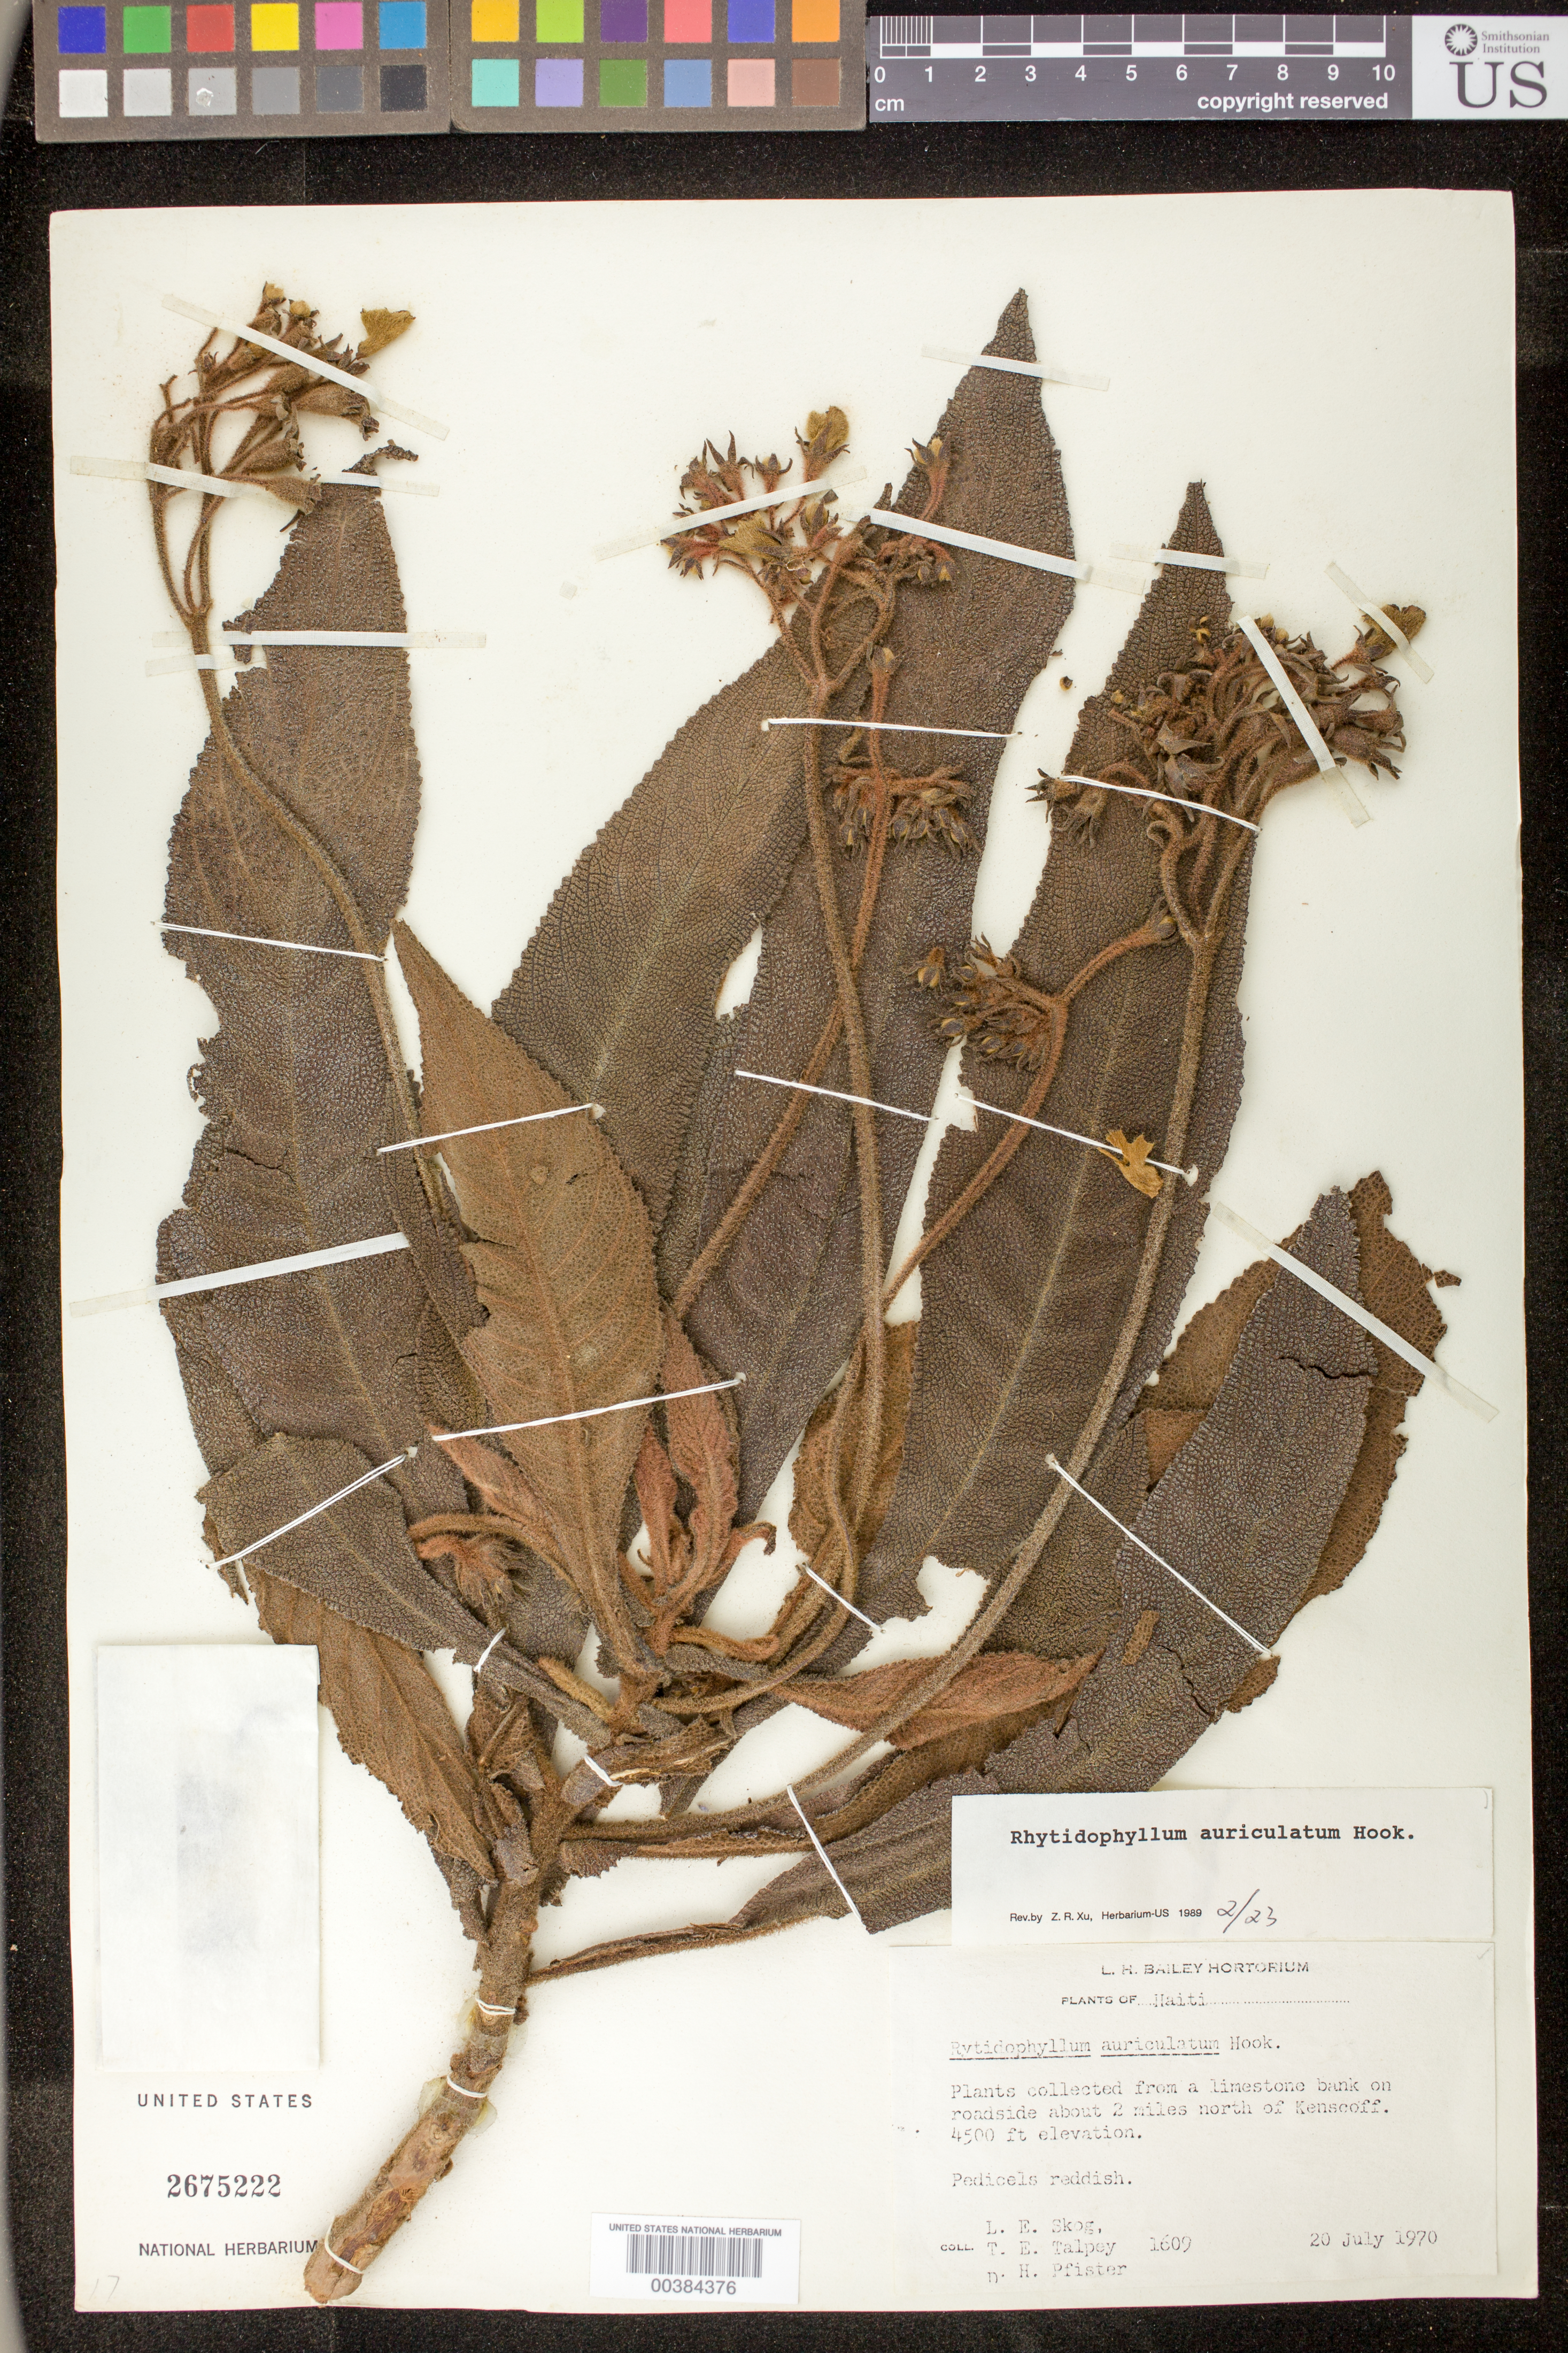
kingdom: Plantae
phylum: Tracheophyta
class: Magnoliopsida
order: Lamiales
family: Gesneriaceae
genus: Rhytidophyllum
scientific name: Rhytidophyllum auriculatum var. angustatum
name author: Urb.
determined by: Skog, Laurence E.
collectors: L. E. Skog, T. Talpey & D. H. Pfister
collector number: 1609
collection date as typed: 20 Jul 1970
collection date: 1970-07-20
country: Haiti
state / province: Ouest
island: Hispaniola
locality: About 2 miles N of Kenscoff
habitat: Limestone bank on roadside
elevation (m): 1372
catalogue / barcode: US 2675222